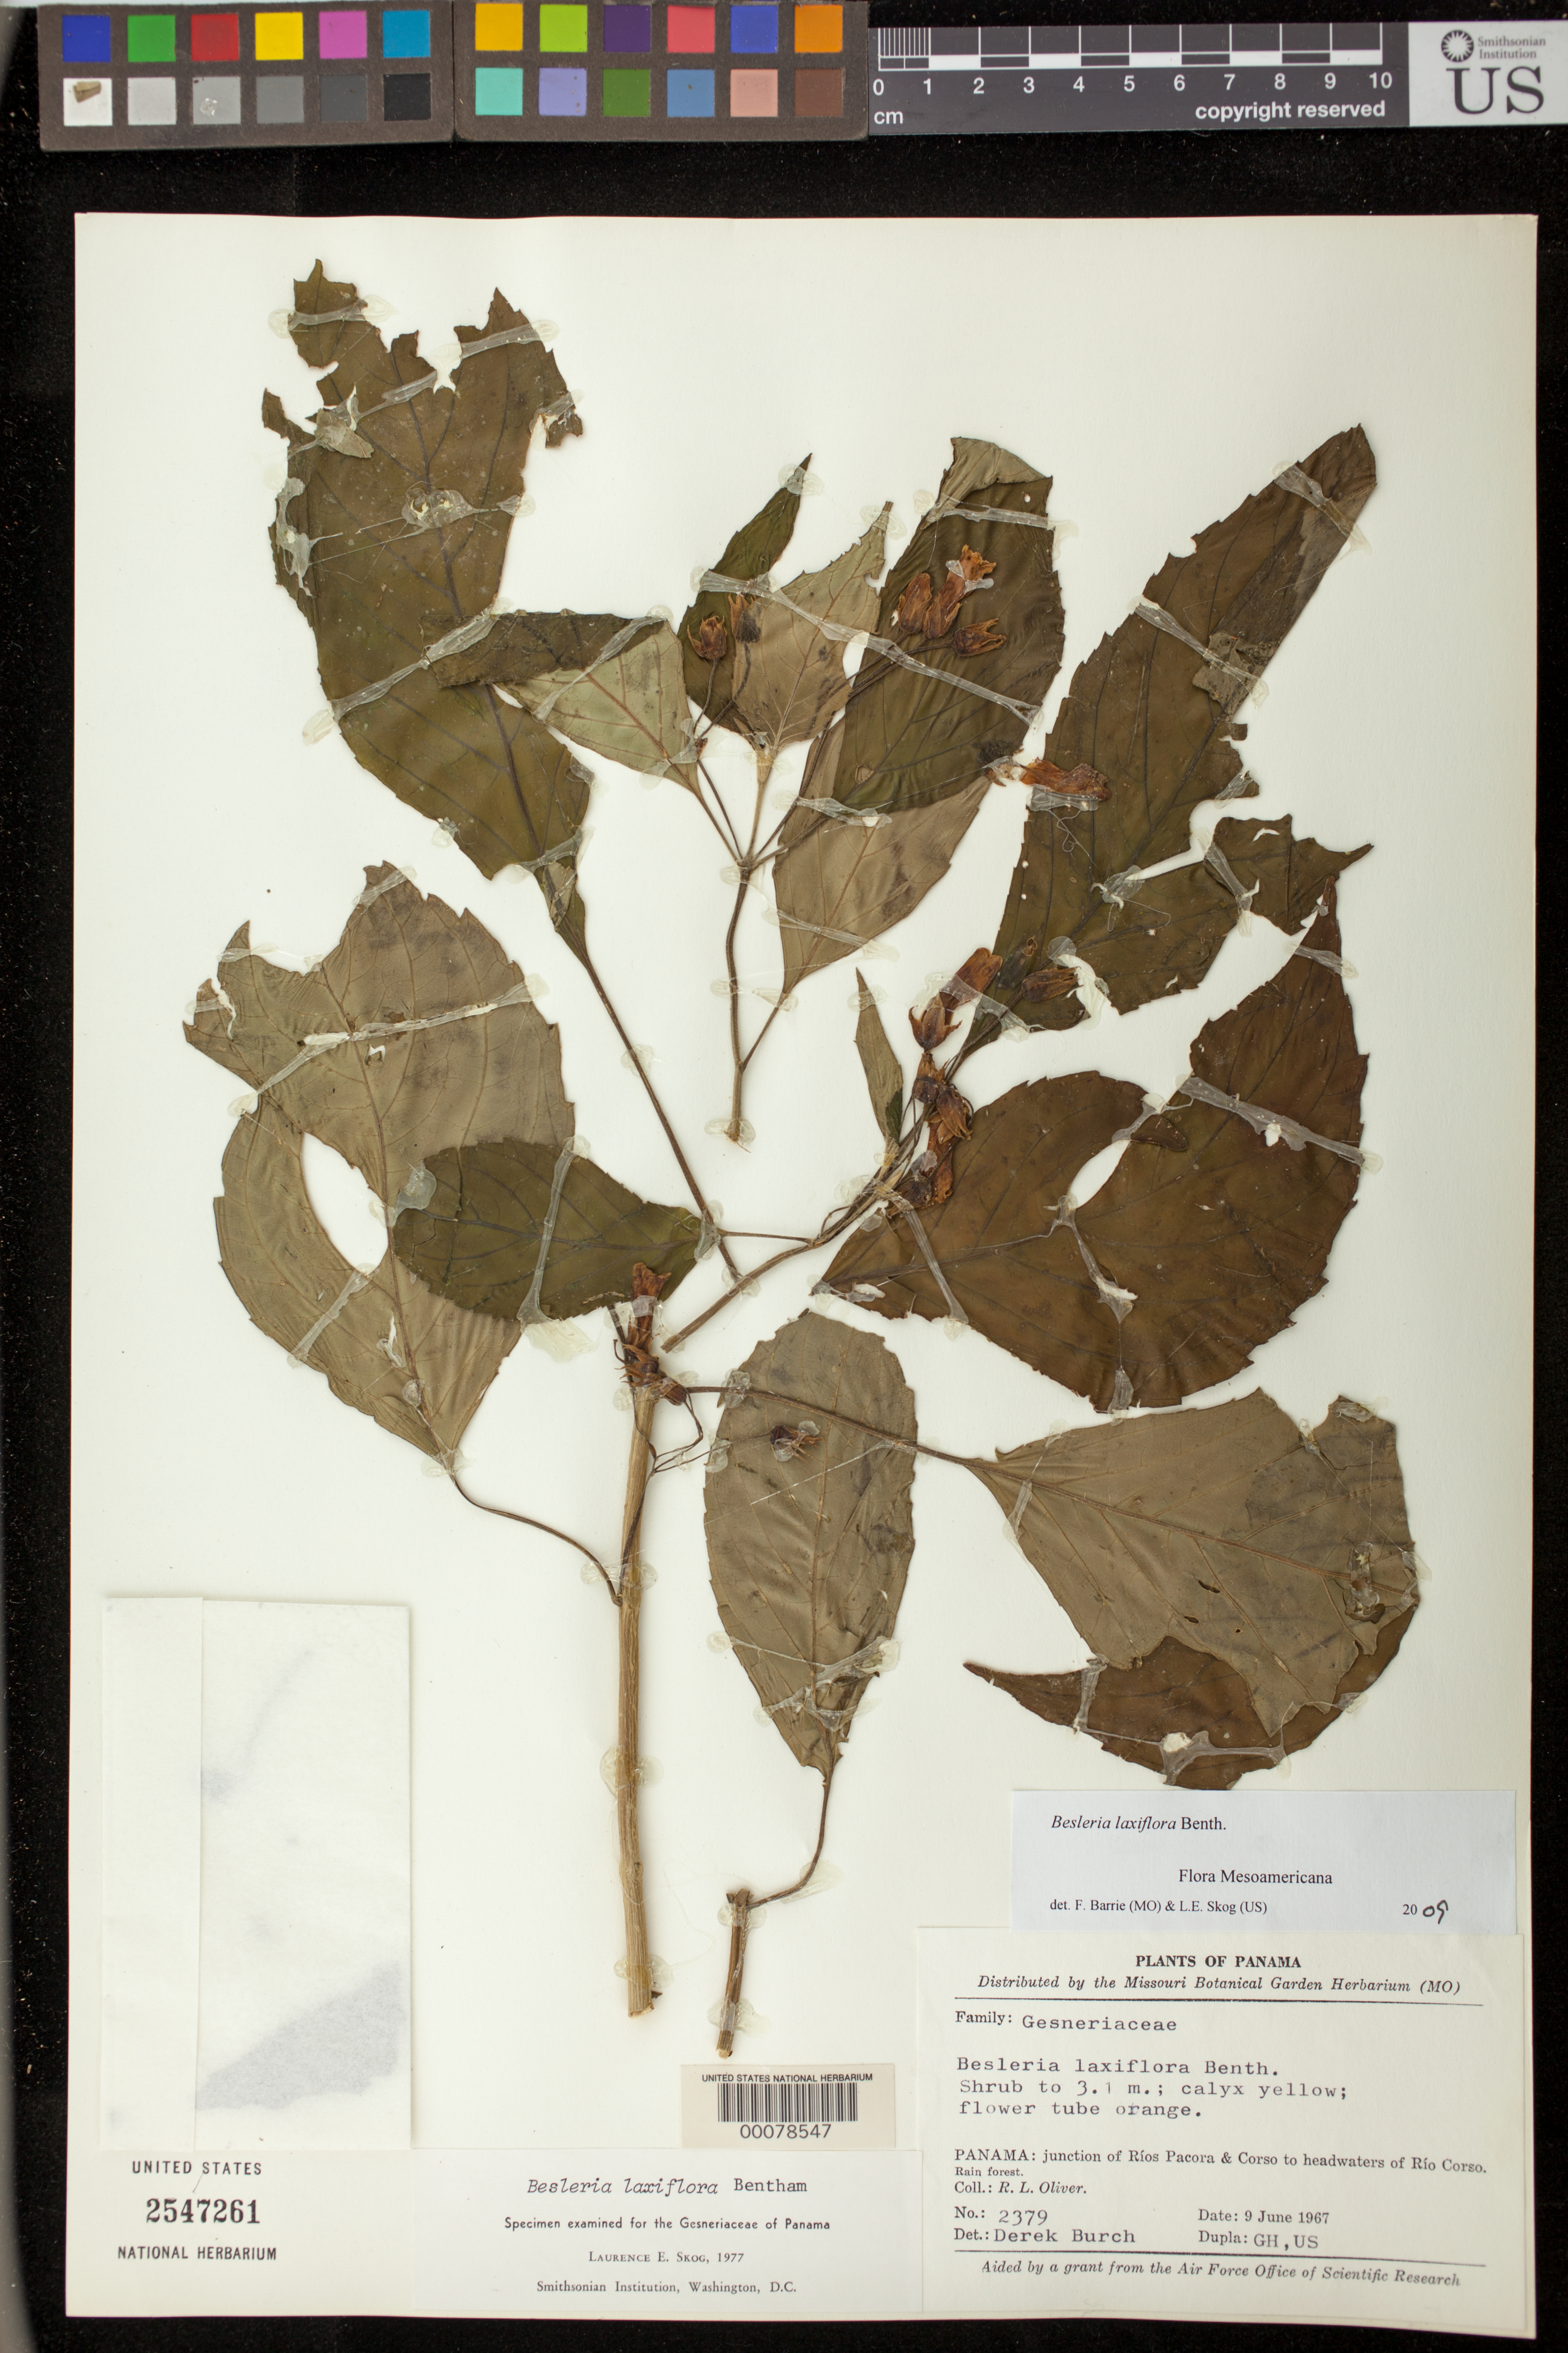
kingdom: Plantae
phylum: Tracheophyta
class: Magnoliopsida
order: Lamiales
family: Gesneriaceae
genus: Besleria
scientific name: Besleria laxiflora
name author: Benth.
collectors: R. L. Oliver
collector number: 2379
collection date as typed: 09 Jun 1967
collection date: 1967-06-09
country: Panama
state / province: Panamá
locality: Junction of Rios Pacora & Corso to headwaters of Rio Corso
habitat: Rain forest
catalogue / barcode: US 2547261